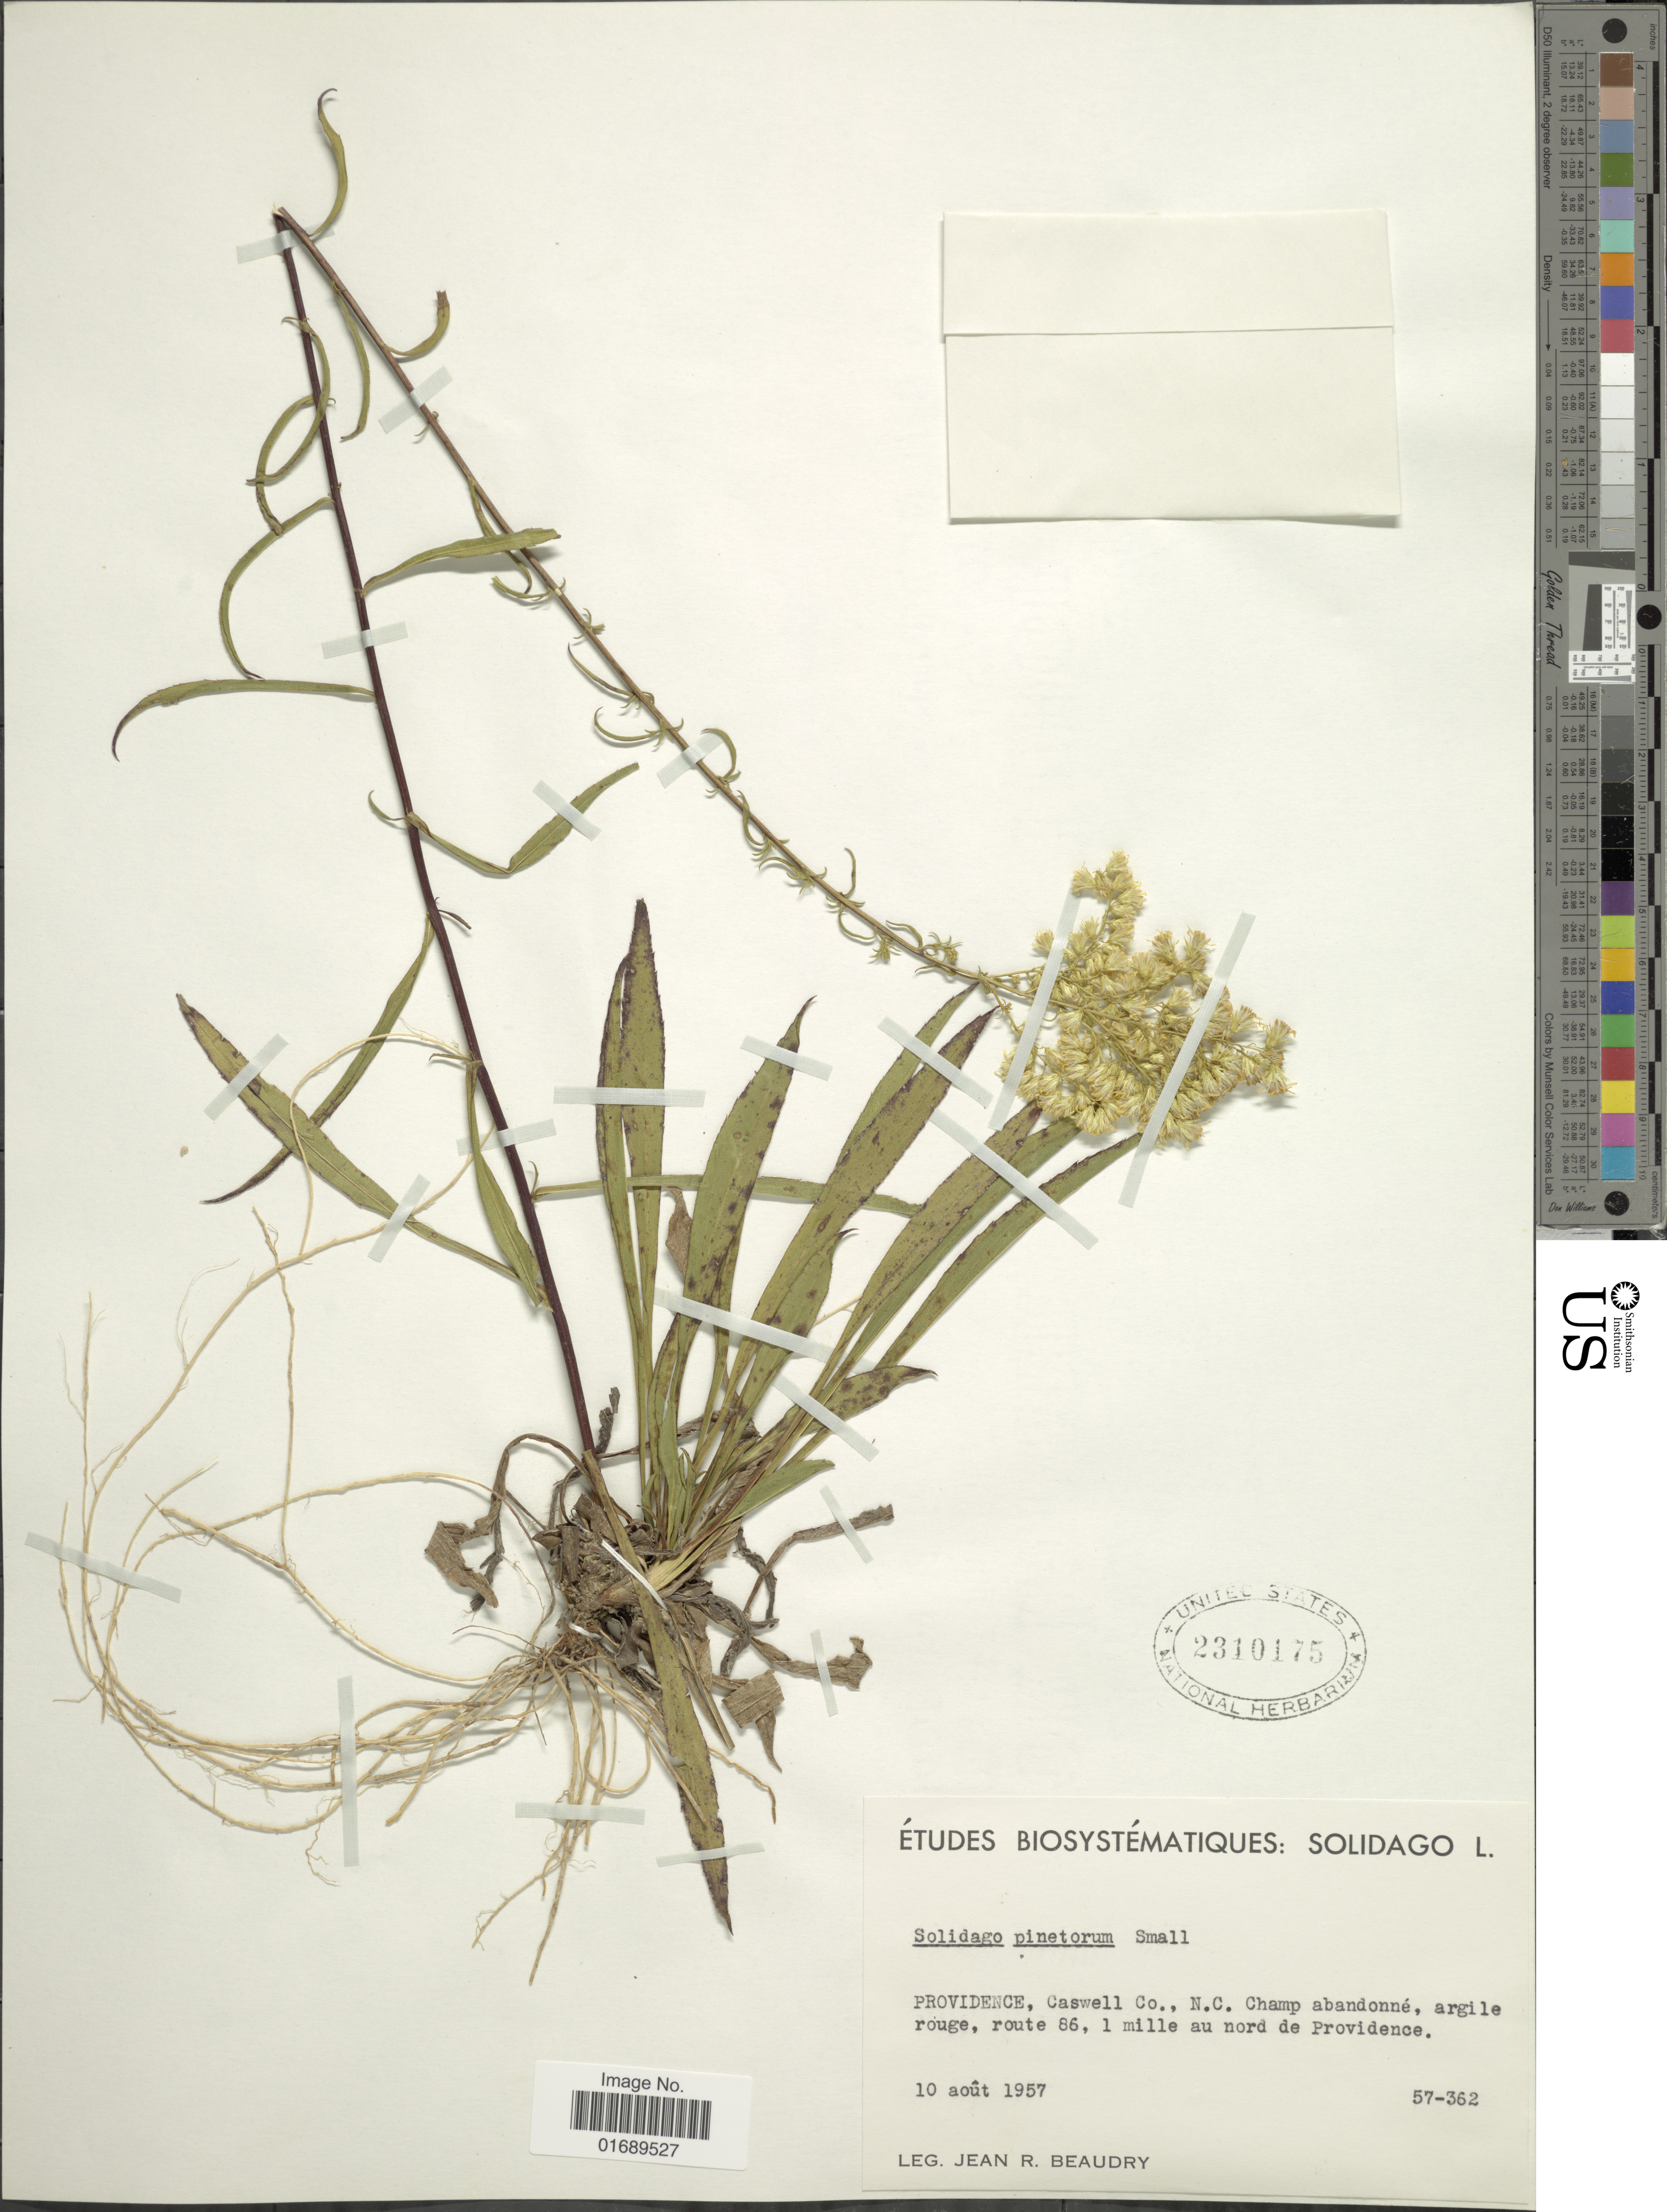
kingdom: Plantae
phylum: Tracheophyta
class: Magnoliopsida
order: Asterales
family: Asteraceae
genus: Solidago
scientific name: Solidago pinetorum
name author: Aiton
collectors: J. Beaudry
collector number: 57-362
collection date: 1957-08-10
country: United States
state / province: North Carolina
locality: Providence, Caswell Co., N.C. Champ abandonné, argile rouge, route 86, 1 mile au nord de Providence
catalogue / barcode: US 2310175